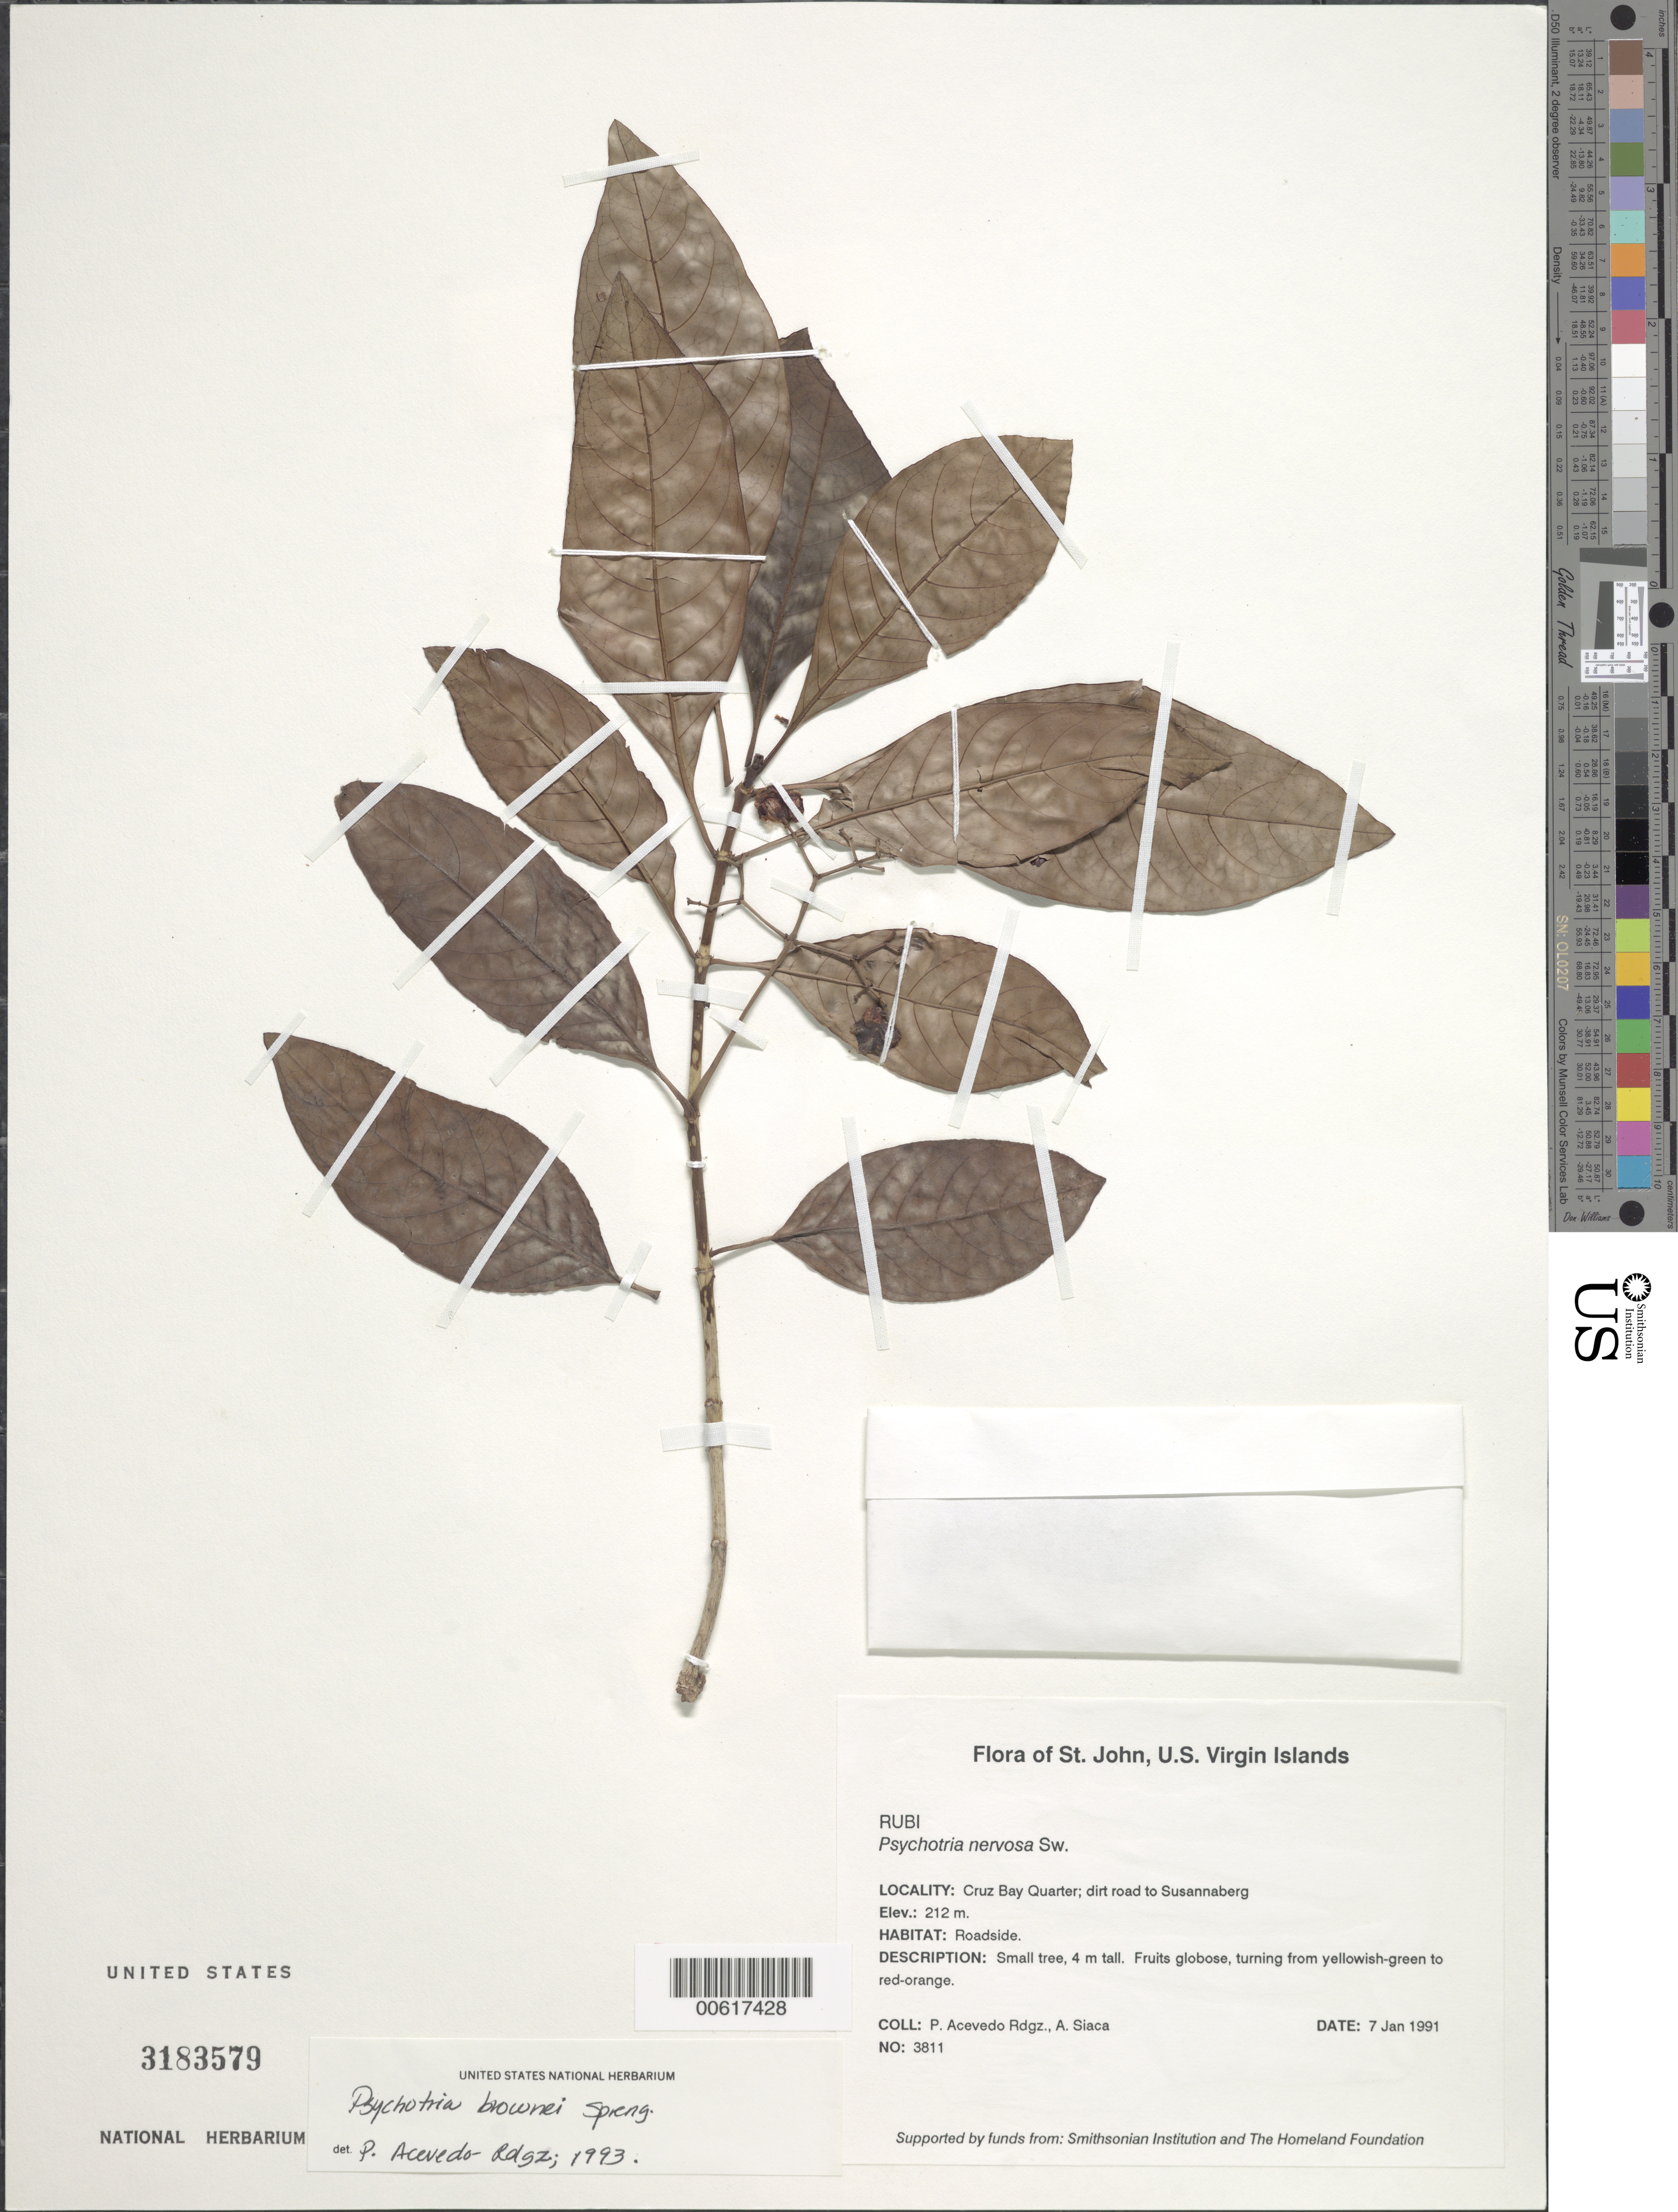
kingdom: Plantae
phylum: Tracheophyta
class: Magnoliopsida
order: Gentianales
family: Rubiaceae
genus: Psychotria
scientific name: Psychotria brownei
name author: Spreng.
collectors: P. Acevedo-Rodr. & A. Siaca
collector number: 3811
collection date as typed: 07 Jan 1991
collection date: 1991-01-07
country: U.S. Virgin Islands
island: St. John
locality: Cruz Bay Quarter; Dirt road from Susannaberg to North Shore Road.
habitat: Roadside.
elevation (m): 212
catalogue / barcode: US 3183579